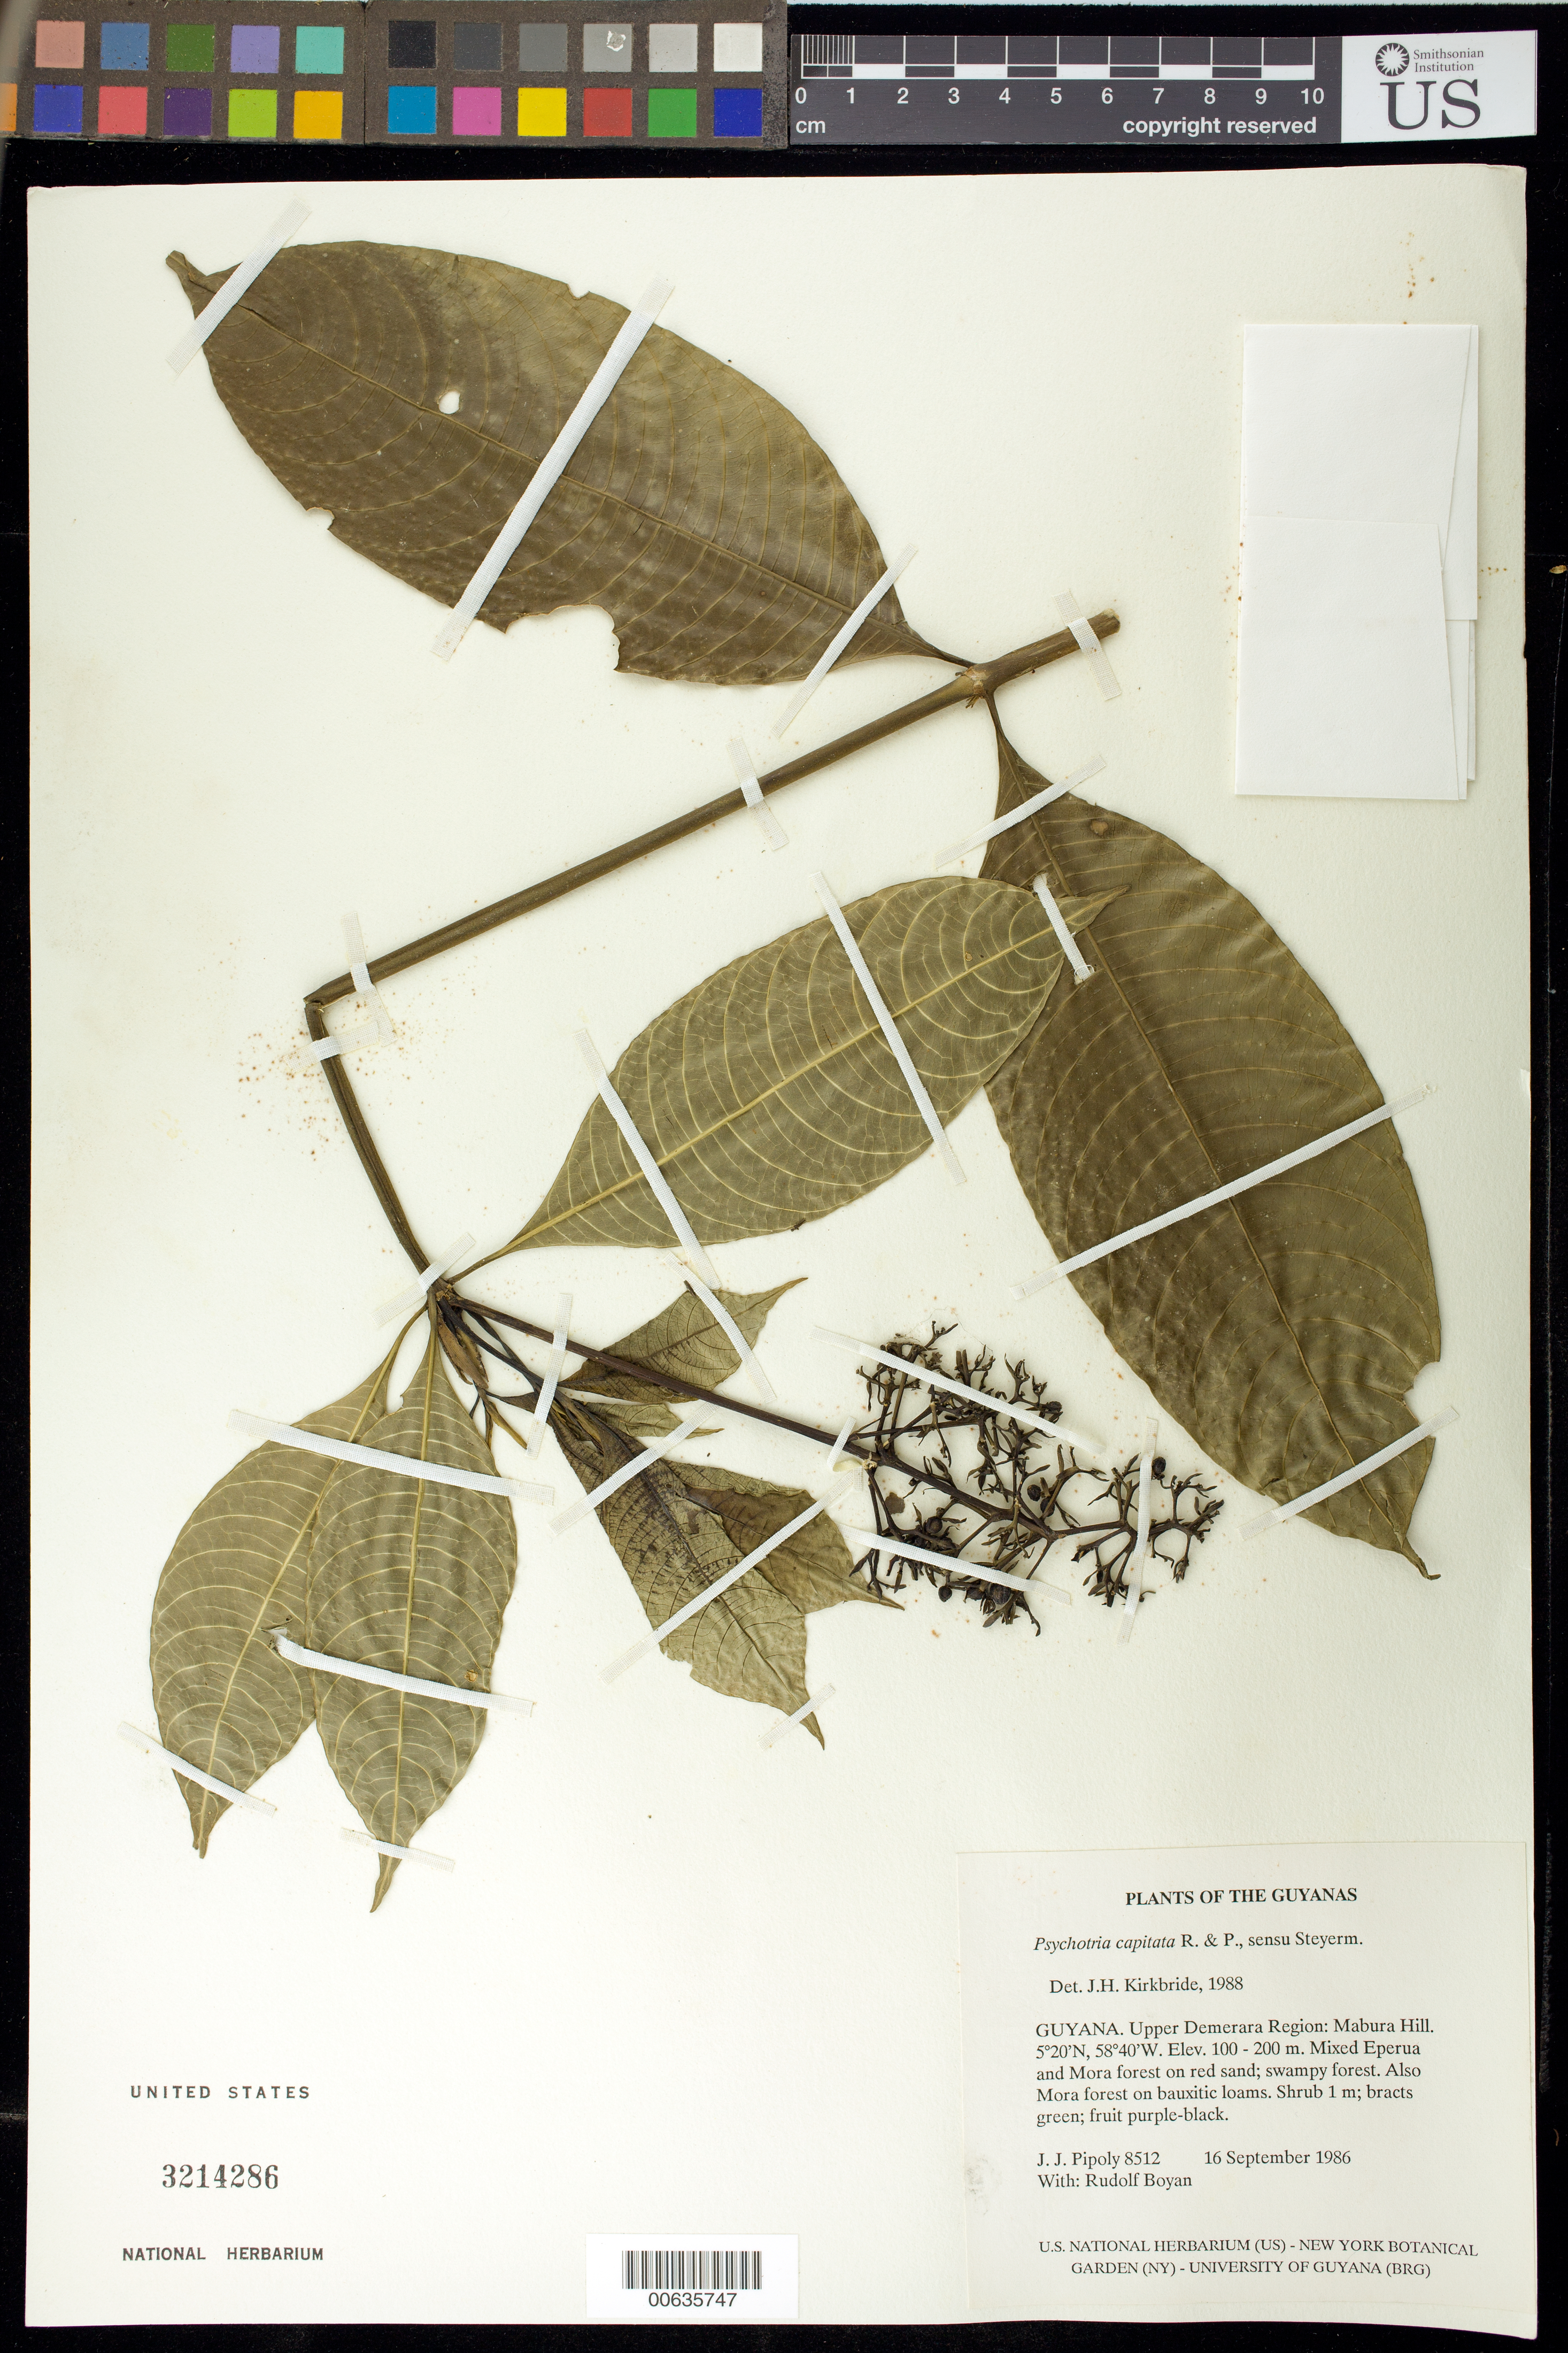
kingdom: Plantae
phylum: Tracheophyta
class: Magnoliopsida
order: Gentianales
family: Rubiaceae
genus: Palicourea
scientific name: Palicourea violacea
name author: (Aubl.) A. Rich.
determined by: Kirkbride, J. H., Jr.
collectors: J. J. Pipoly & R. Boyan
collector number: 8512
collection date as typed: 16 September 1986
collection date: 1986-09-16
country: Guyana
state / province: U. Demerara-Berbice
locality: Mabura Hill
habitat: Mixed Eperua and Mora forest on red sand; swampy forest. Also Mora forest on bauxitic loams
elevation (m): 100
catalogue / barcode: US 3214286